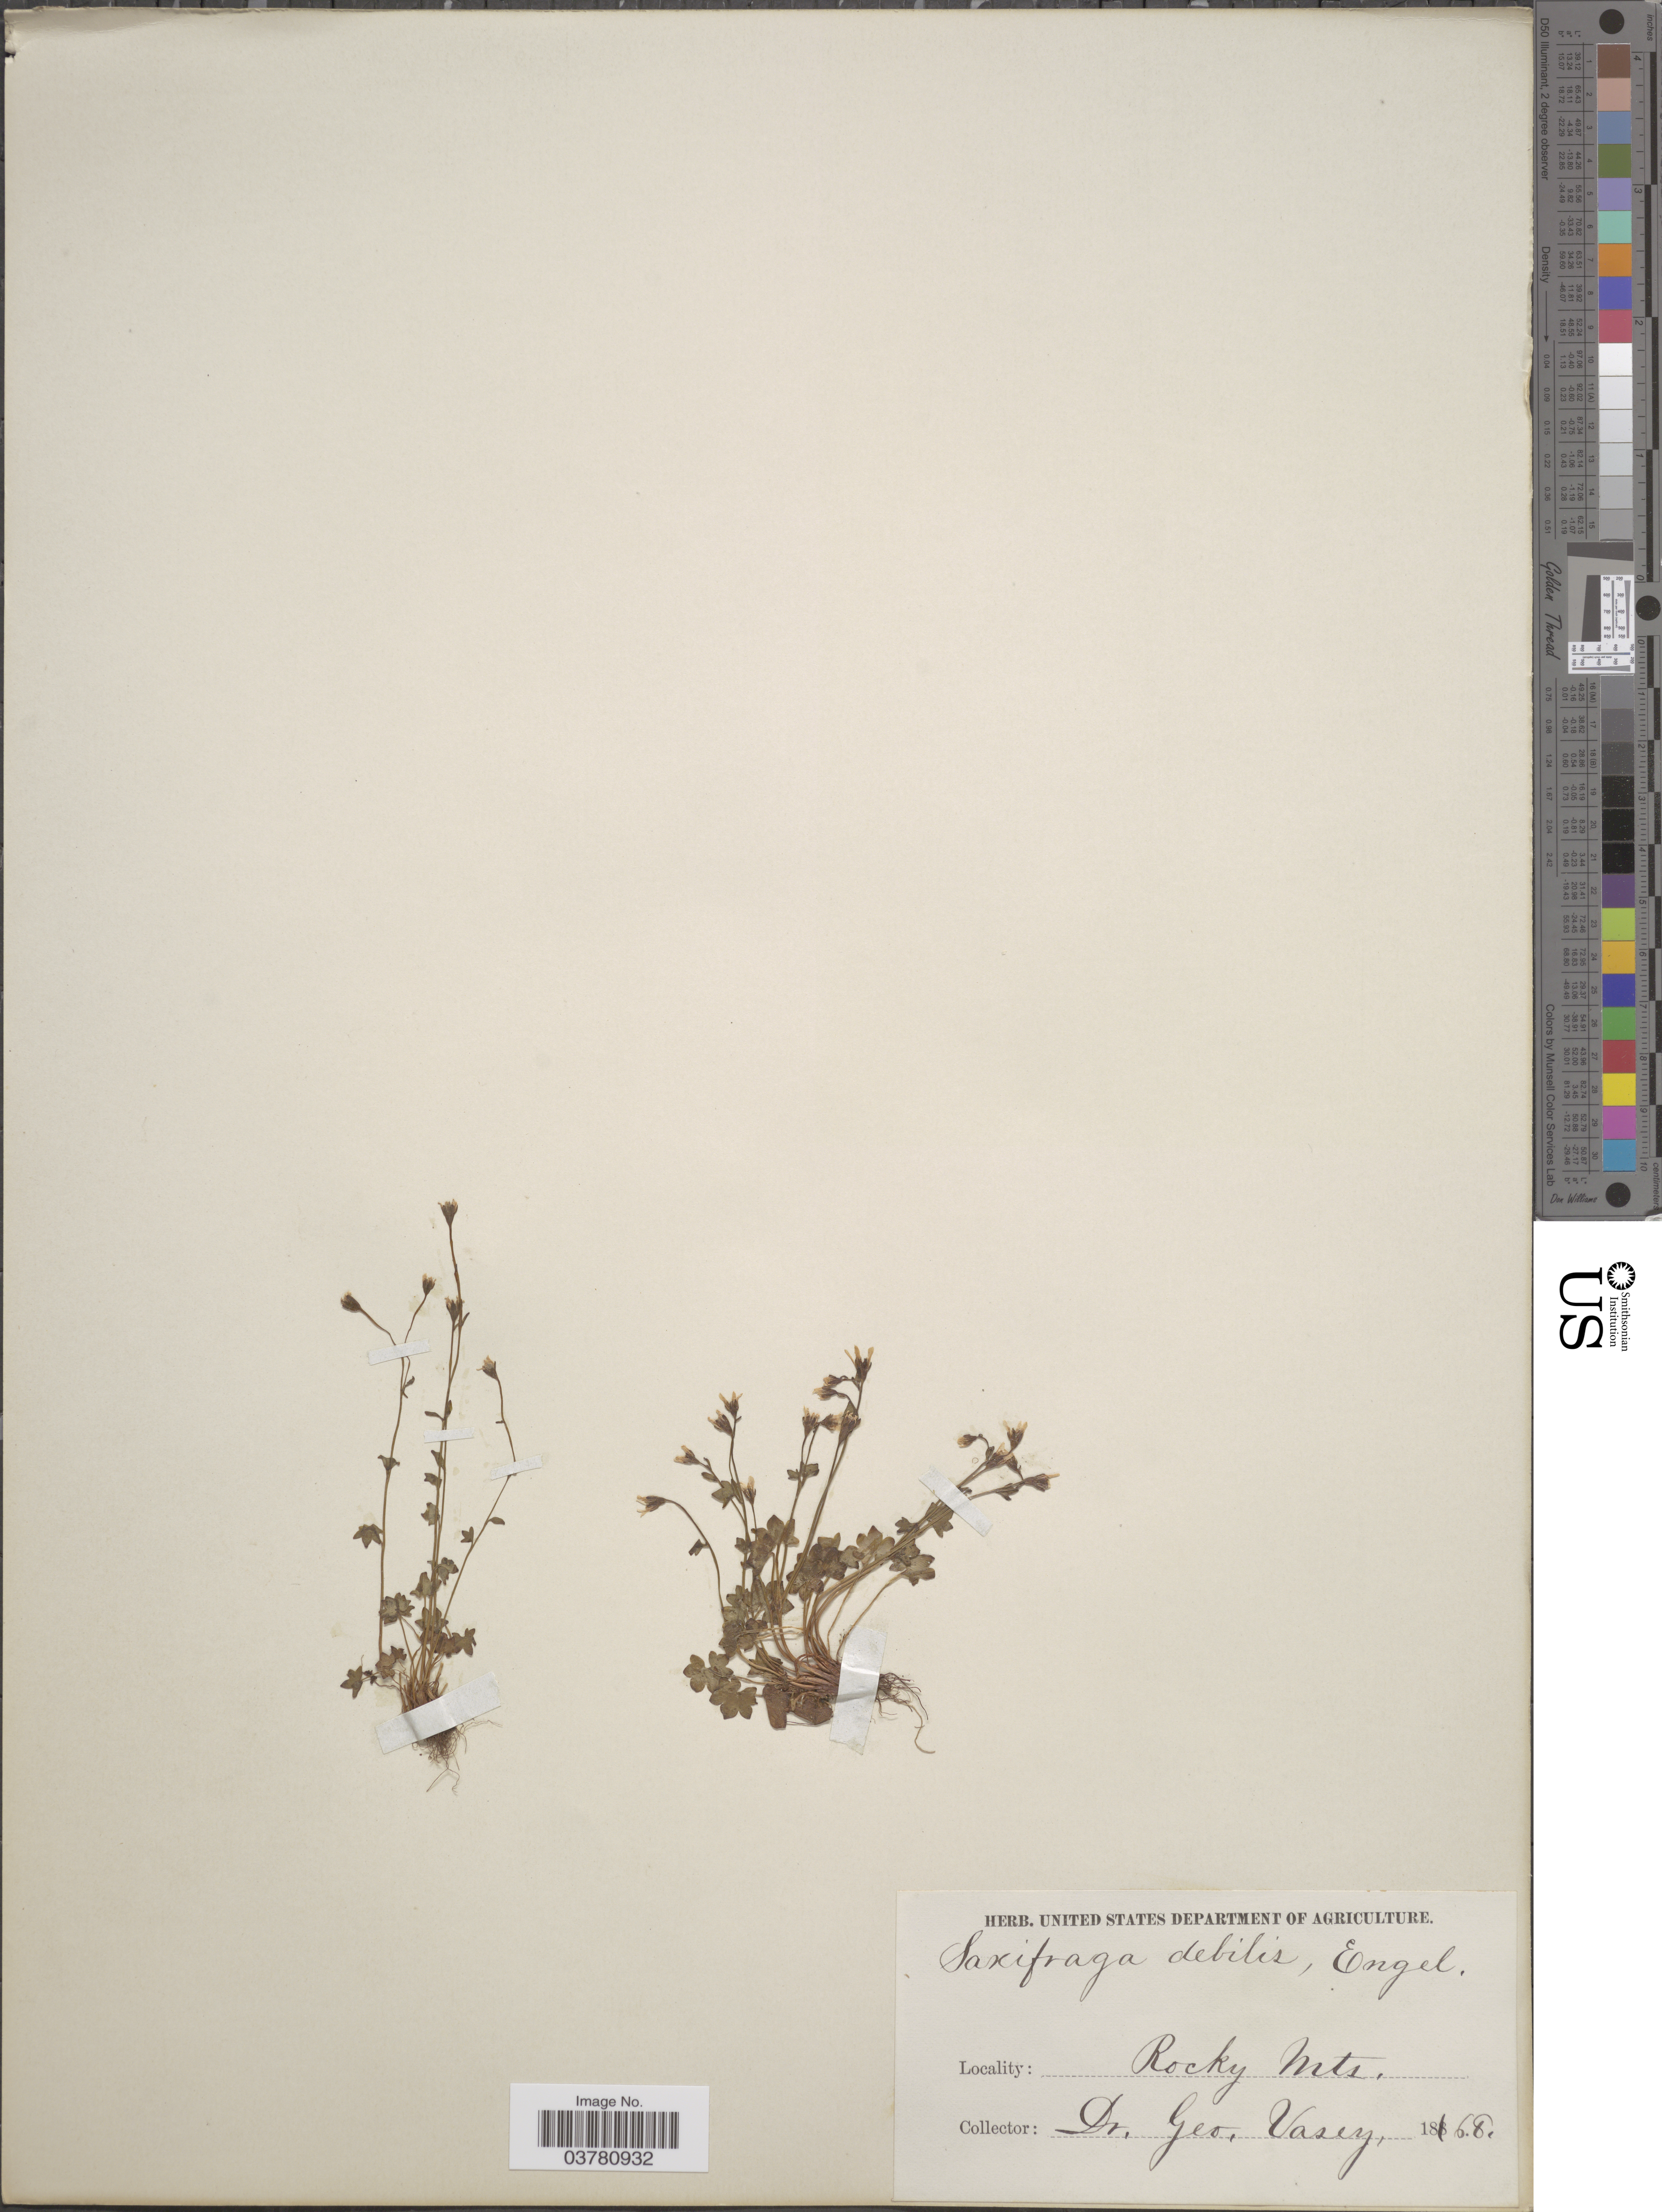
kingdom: Plantae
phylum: Tracheophyta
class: Magnoliopsida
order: Saxifragales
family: Saxifragaceae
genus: Saxifraga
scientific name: Saxifraga rivularis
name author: L.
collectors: G. R. Vasey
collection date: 1868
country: United States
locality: Rocky Mts.